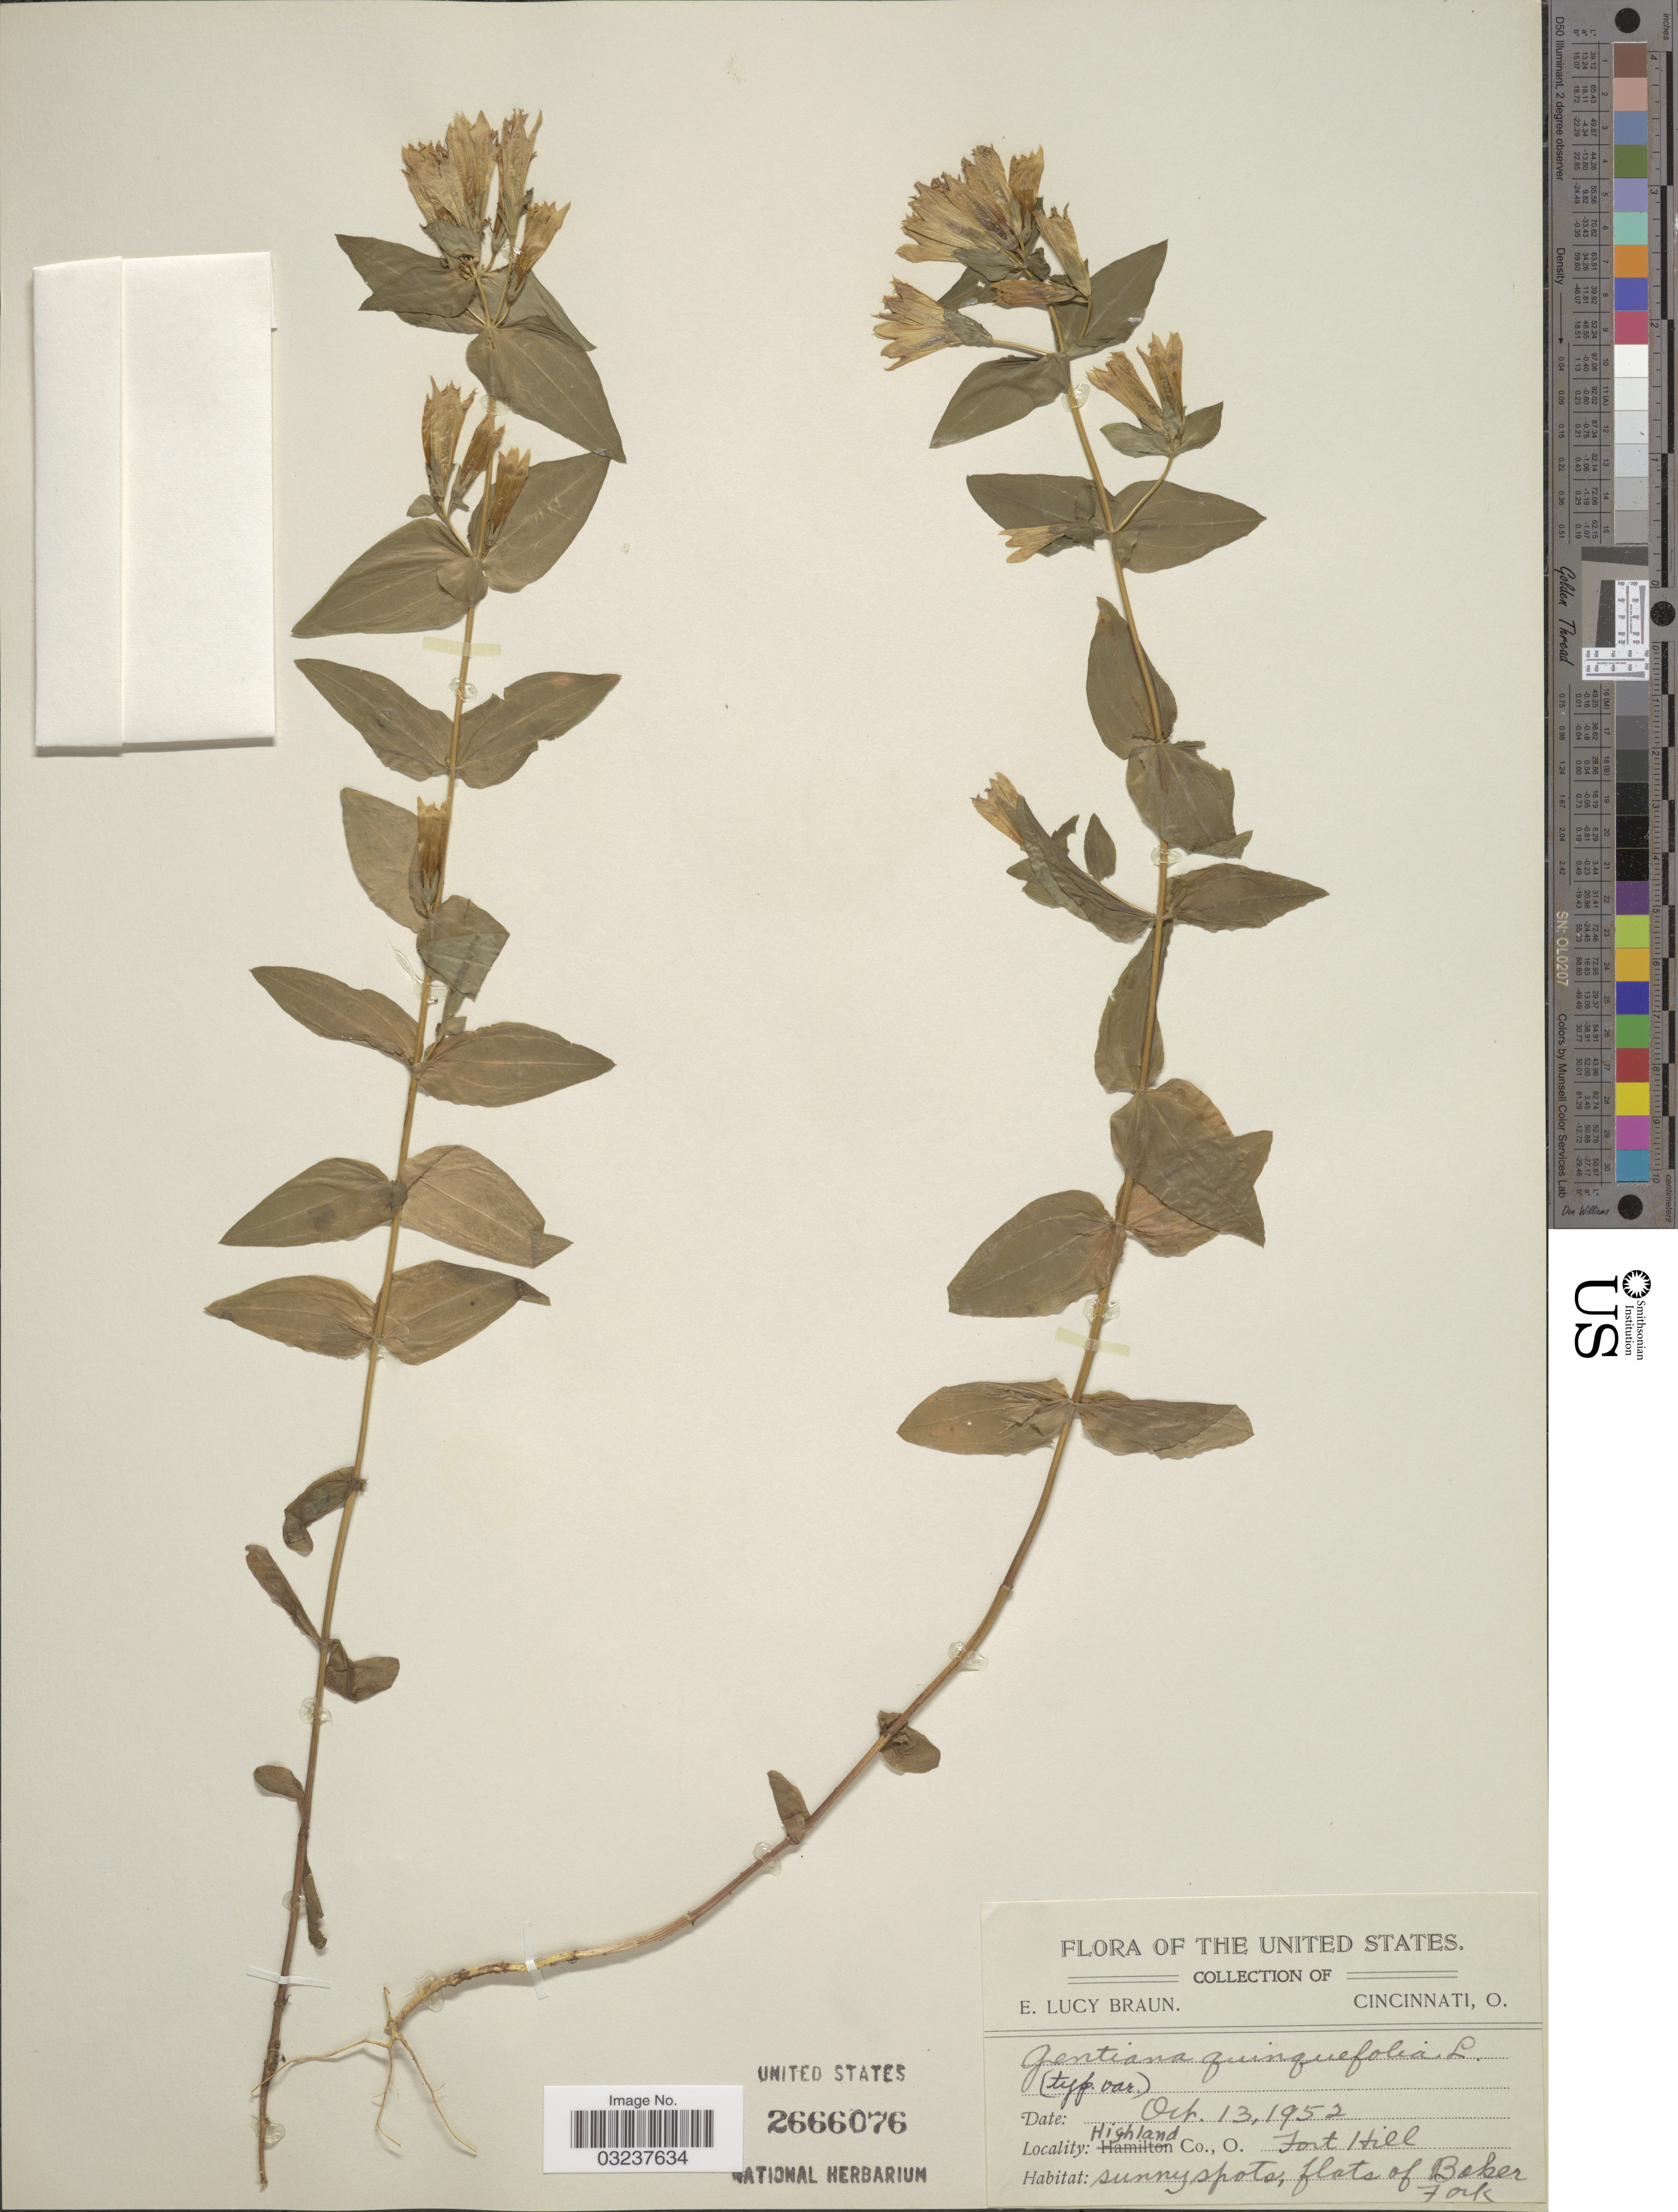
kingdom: Plantae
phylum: Tracheophyta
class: Magnoliopsida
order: Gentianales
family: Gentianaceae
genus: Gentianella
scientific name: Gentianella quinquefolia subsp. occidentalis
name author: (A. Gray) J.M. Gillett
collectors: E. Braun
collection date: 1952-10-13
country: United States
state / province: Ohio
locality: Highland Co., Fort Hill, flats of Baker Fork.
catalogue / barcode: US 2666076